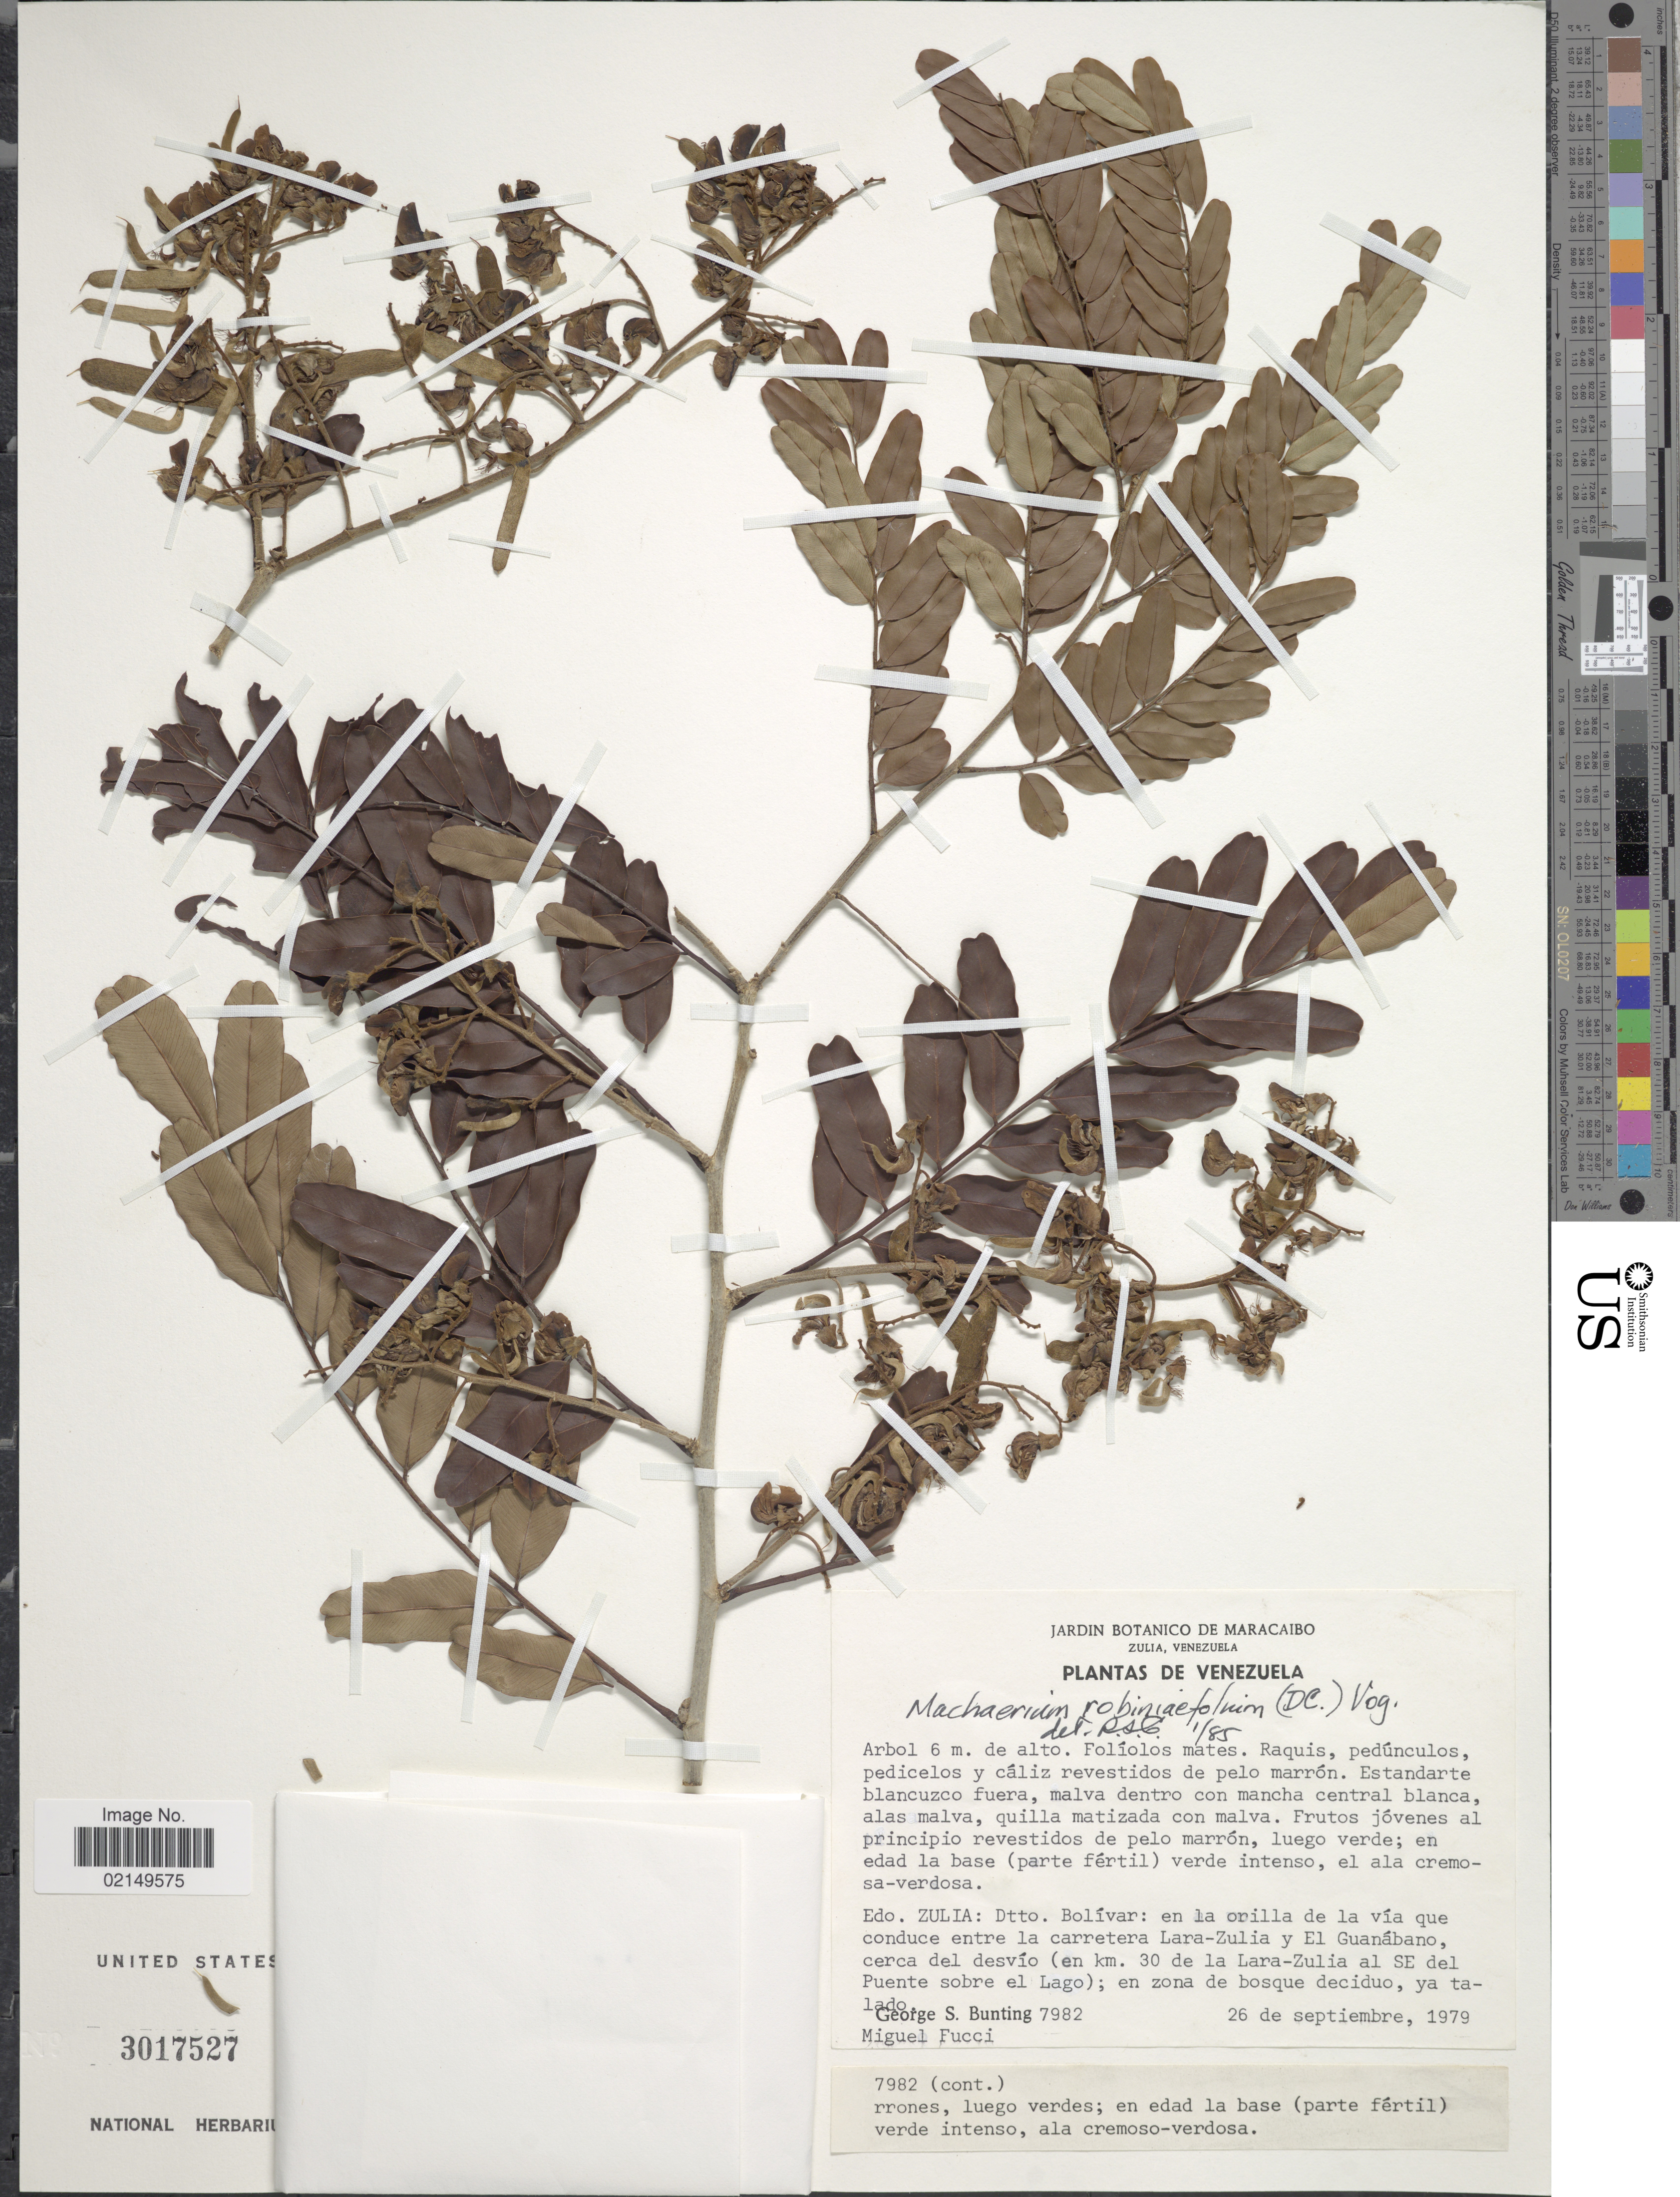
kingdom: Plantae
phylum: Tracheophyta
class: Magnoliopsida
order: Fabales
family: Fabaceae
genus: Machaerium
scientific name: Machaerium robinifolium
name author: (DC.) Vogel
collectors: G. S. Bunting & M. Fucci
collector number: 7982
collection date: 1979-09-26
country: Venezuela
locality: Edo. Zulia: Dtto. Bolivar: en la orilla de la via que conduce entre la carretera Lara-Zulia y El Guanabano, cerca del desvio (en km. 30 de la Lara-Zulia al SE del Puente sobre el Lago)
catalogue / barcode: US 3017527